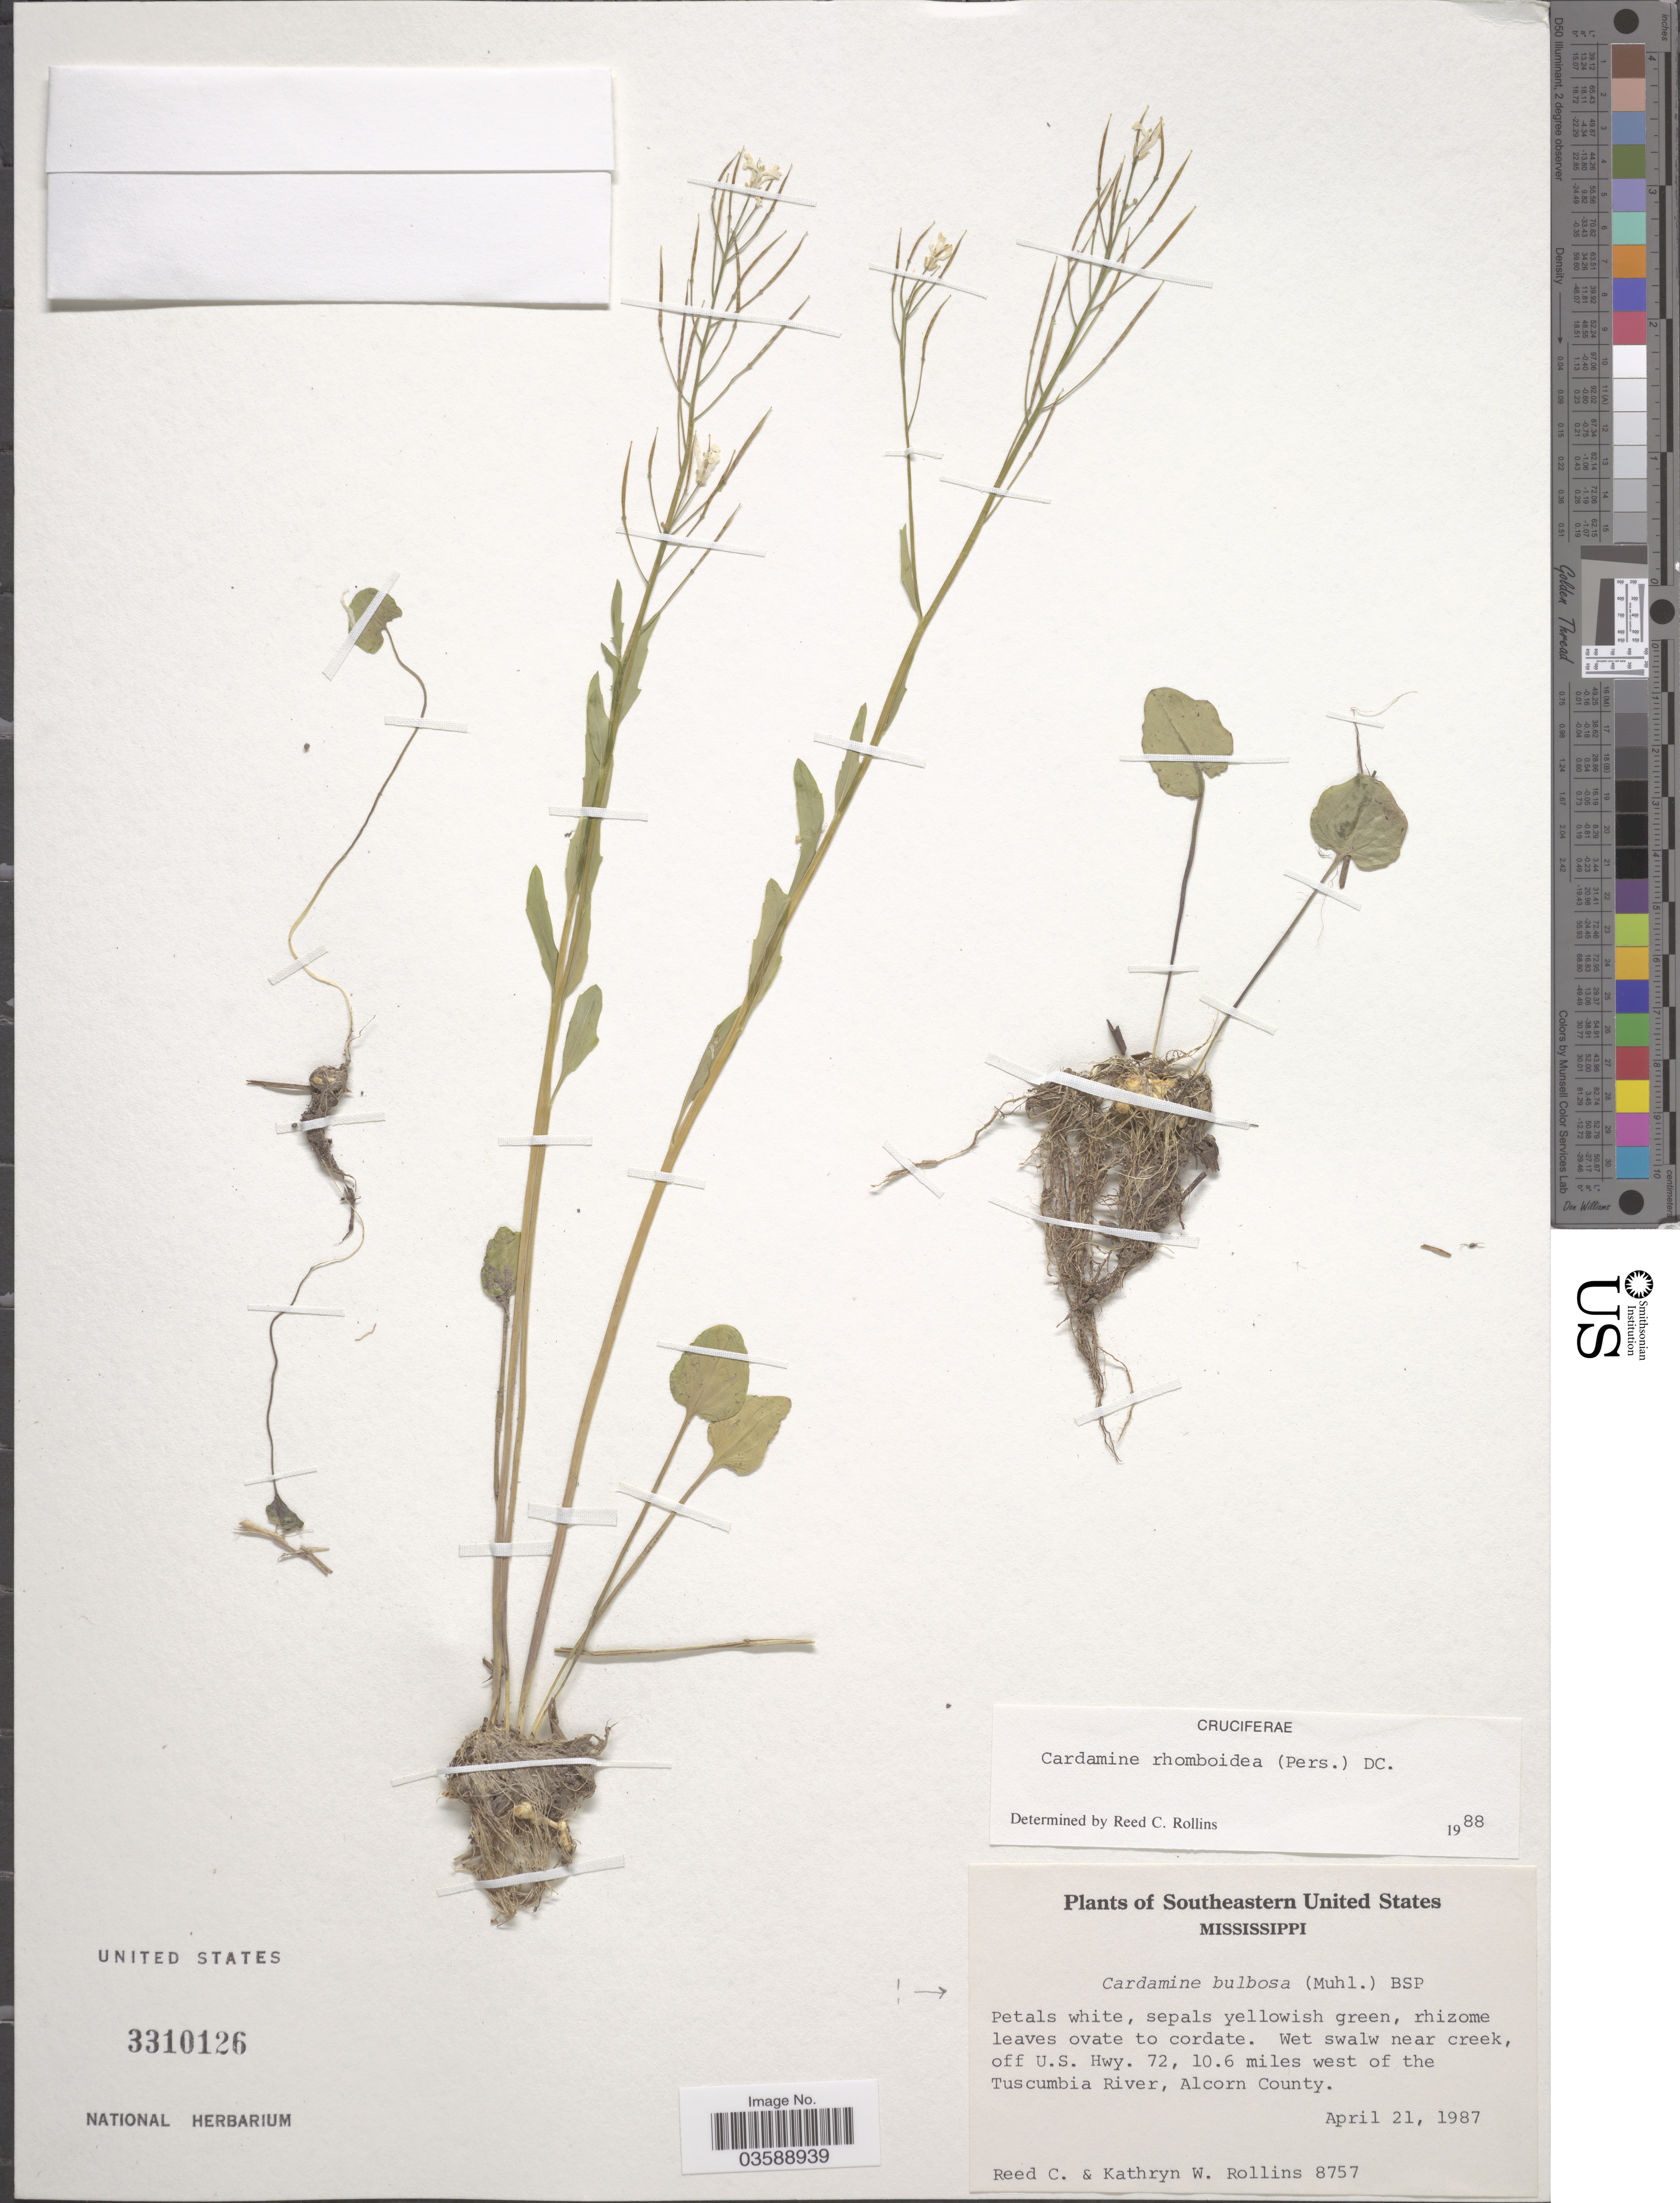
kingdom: Plantae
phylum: Tracheophyta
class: Magnoliopsida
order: Brassicales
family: Brassicaceae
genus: Cardamine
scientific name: Cardamine bulbosa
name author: (Schreb. ex Muhl.) Britton et al.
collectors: R. C. Rollins & K. W. Rollins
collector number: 8757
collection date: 1987-04-21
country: United States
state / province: Mississippi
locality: Southeastern United States. Wet swalw near creek, off U.S. Hwy. 72, 10.6 miles west of the Tuscumbia River, Alcorn County.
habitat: wet swale near creek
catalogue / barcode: US 3310126